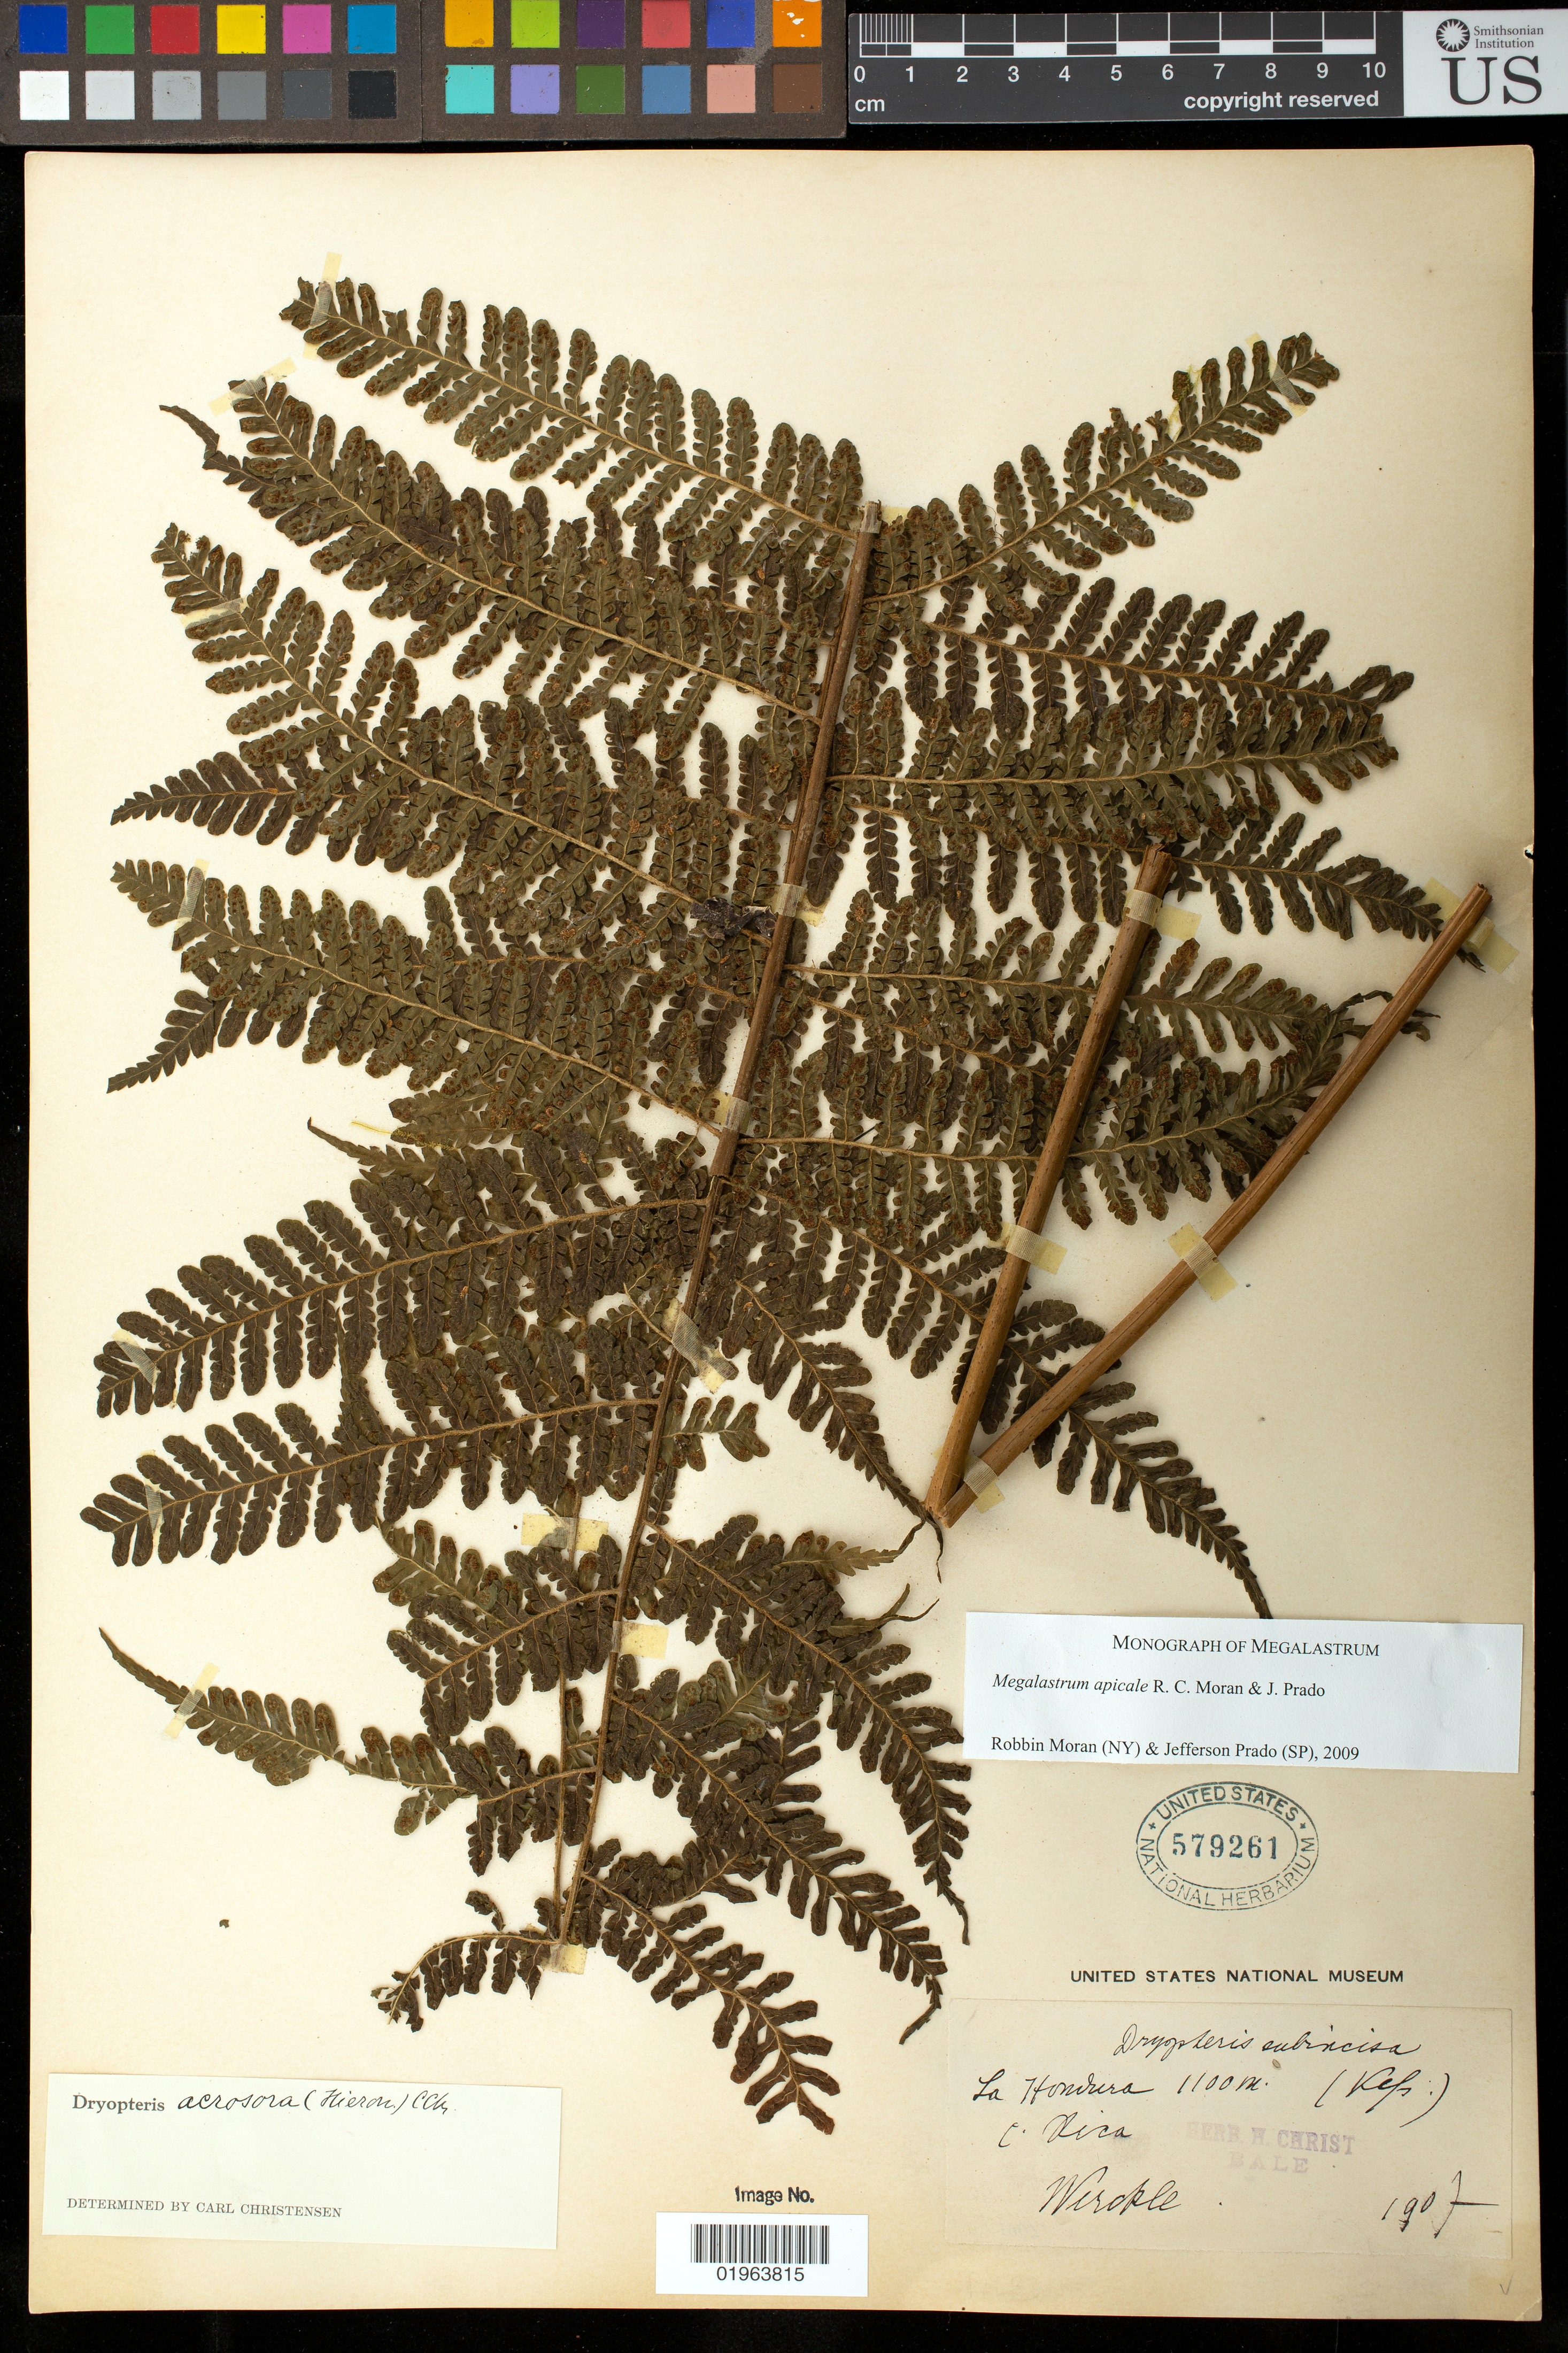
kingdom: Plantae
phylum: Tracheophyta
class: Polypodiopsida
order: Polypodiales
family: Dryopteridaceae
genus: Megalastrum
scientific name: Megalastrum apicale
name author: R.C. Moran & J. Prado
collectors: C. Wercklé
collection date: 1907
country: Costa Rica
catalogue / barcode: US 579261